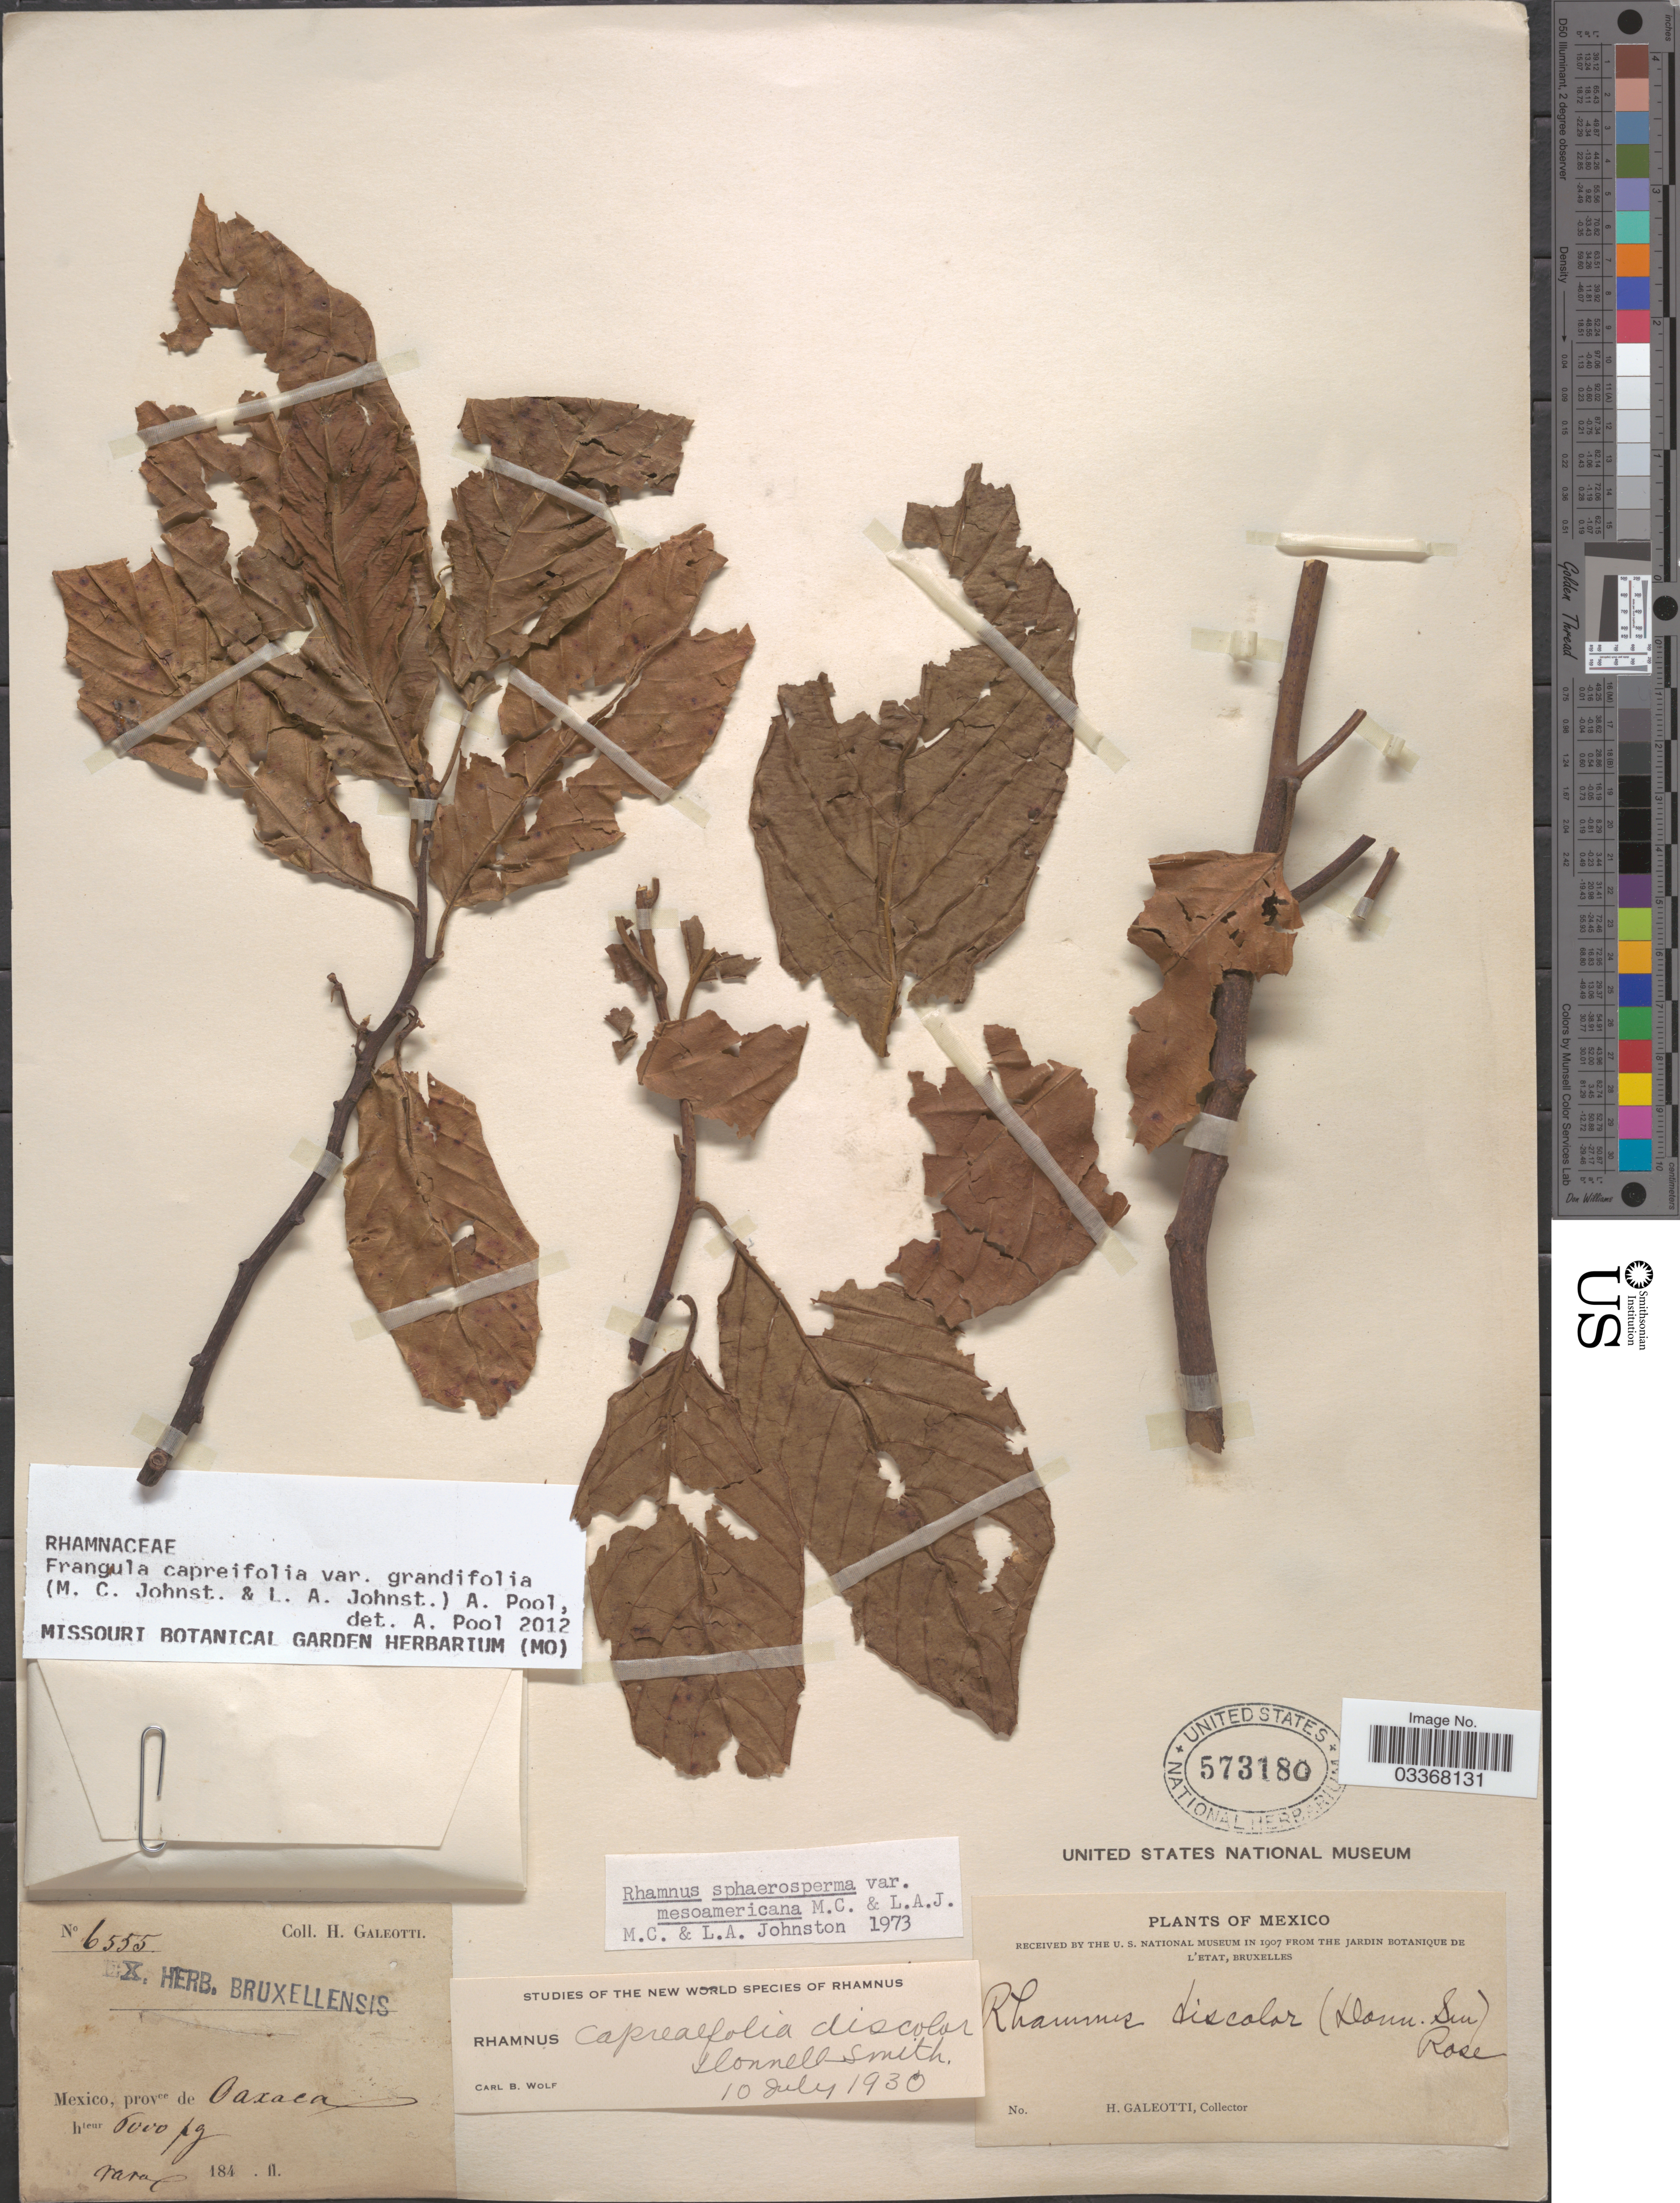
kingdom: Plantae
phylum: Tracheophyta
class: Magnoliopsida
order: Rosales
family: Rhamnaceae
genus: Frangula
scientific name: Frangula capreifolia var. grandifolia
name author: (M.C. Johnst. & L.A. Johnst.) A. Pool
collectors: H. G. Galeotti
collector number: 6555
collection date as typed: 184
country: Mexico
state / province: Oaxaca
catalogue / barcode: US 573180